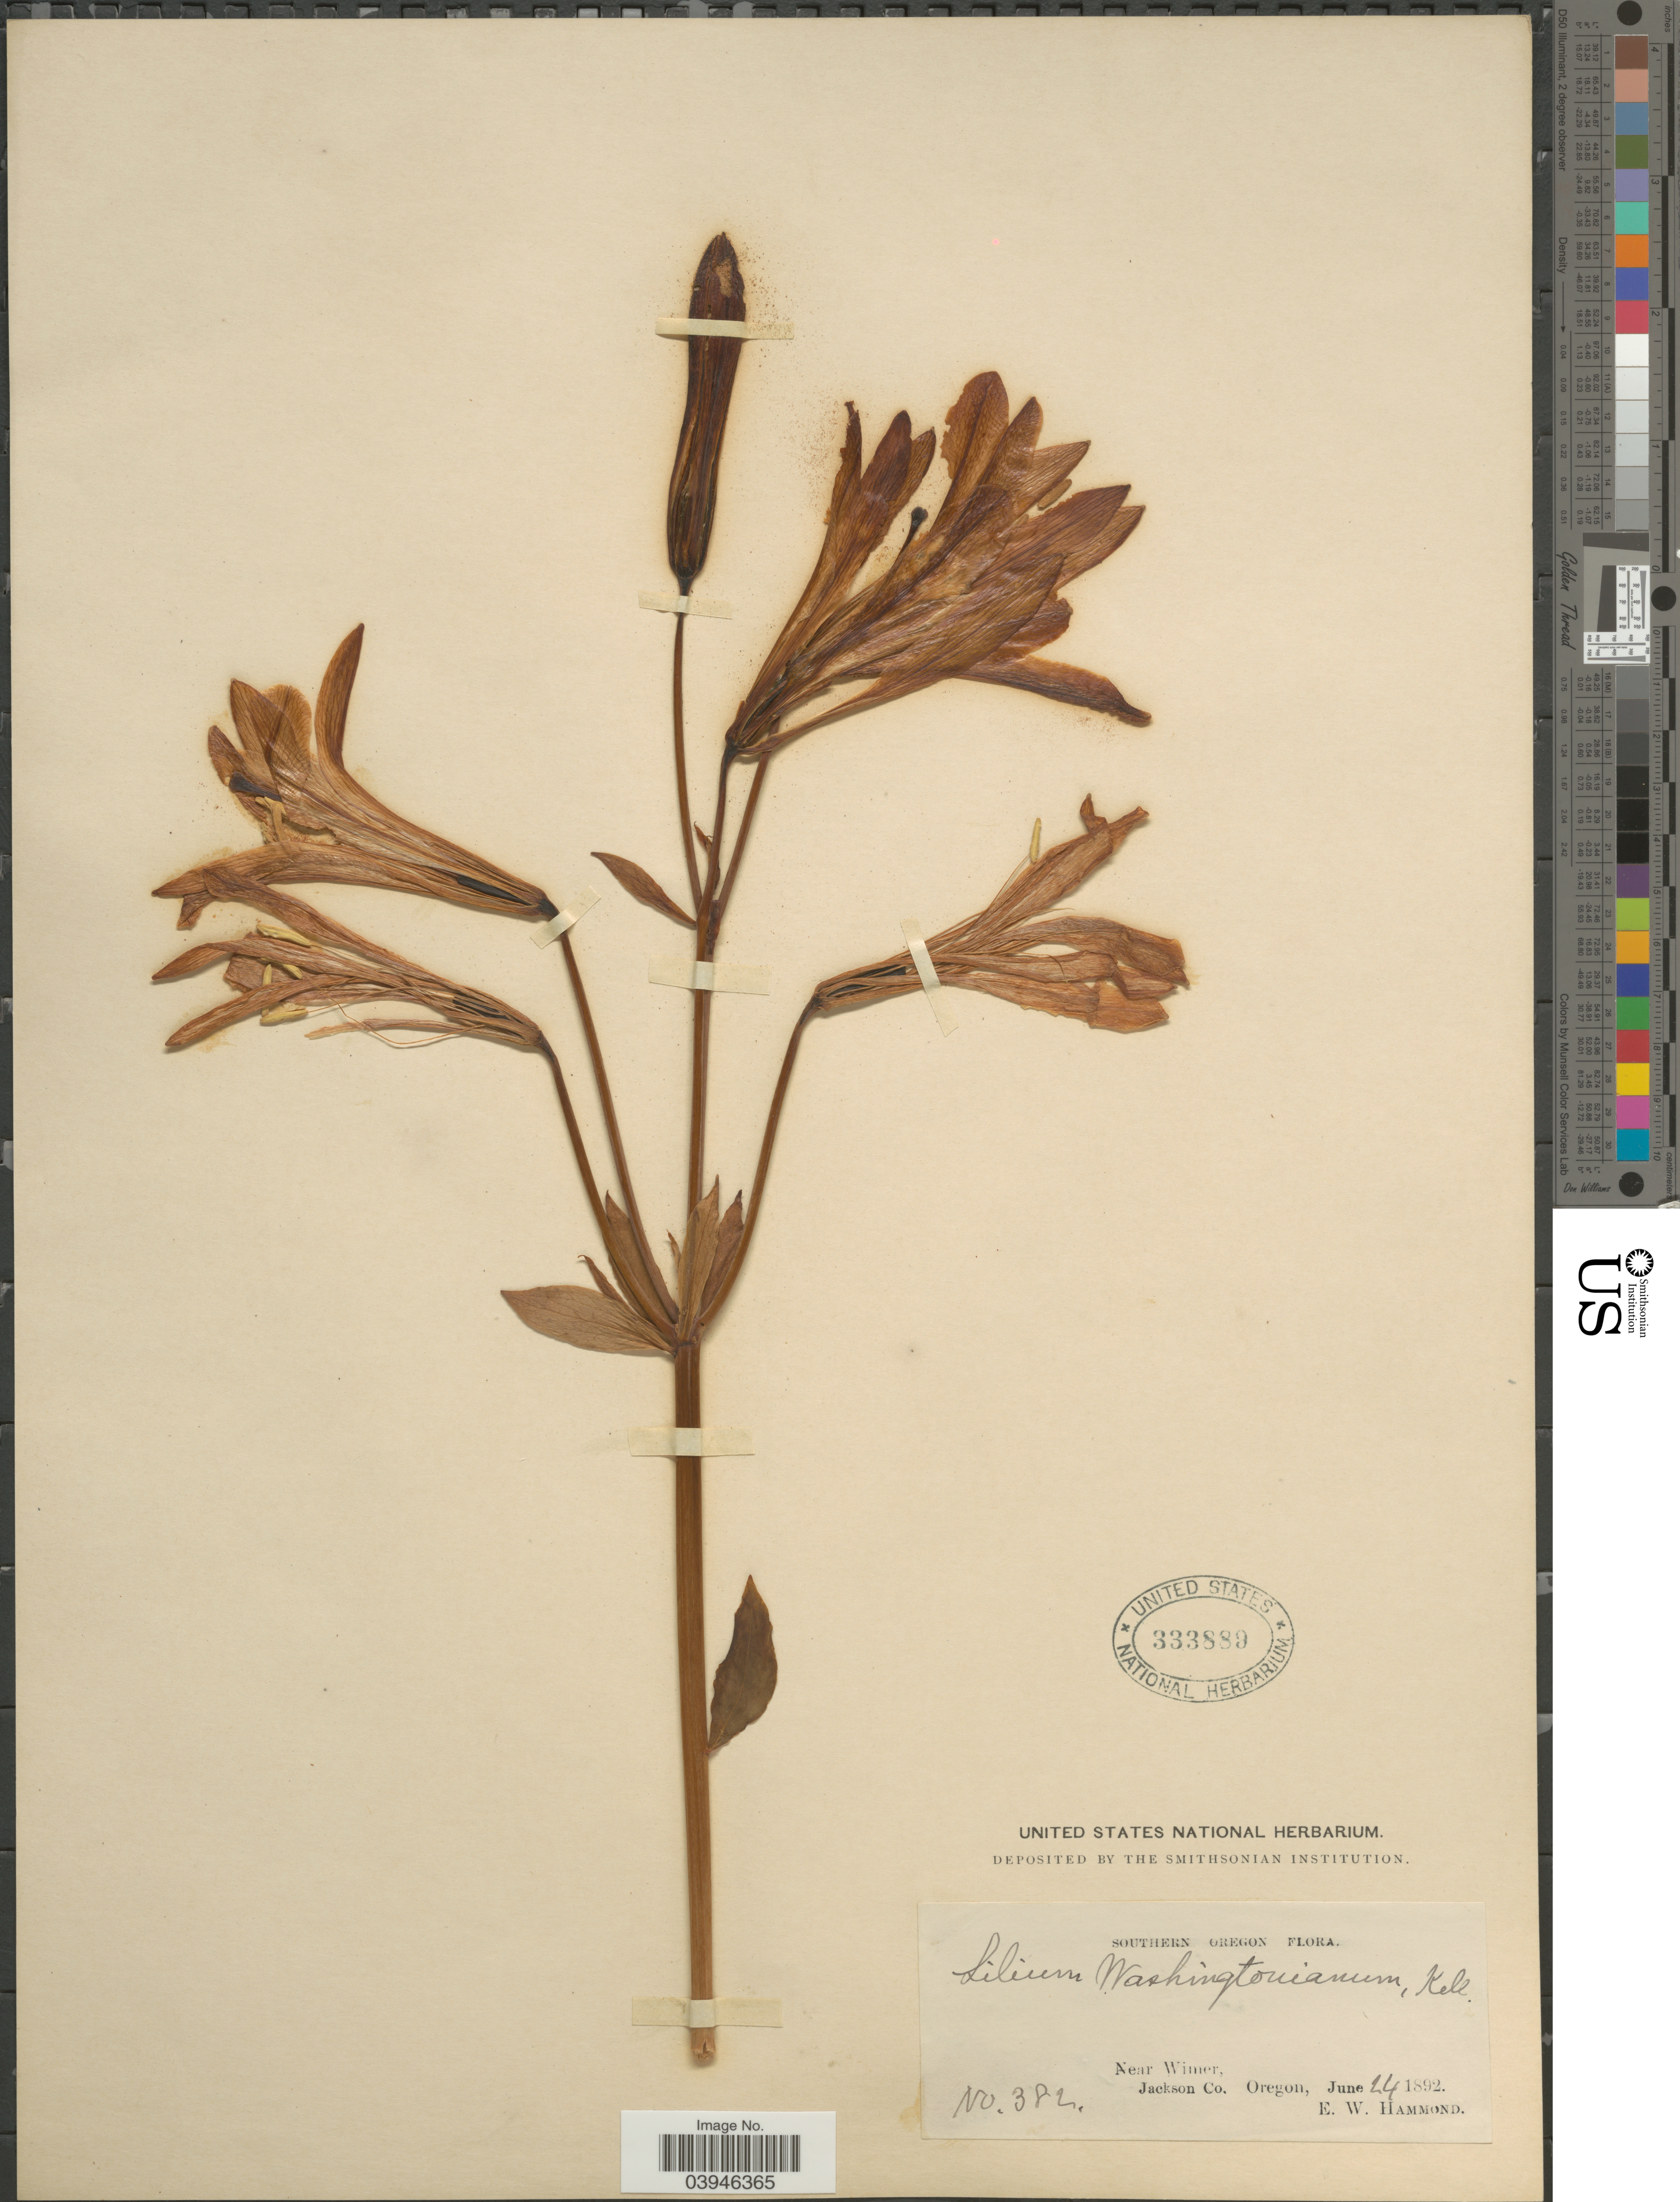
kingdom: Plantae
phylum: Tracheophyta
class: Liliopsida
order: Liliales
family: Liliaceae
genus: Lilium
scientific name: Lilium washingtonianum subsp. purpurascens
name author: (Stearn) M.W. Skinner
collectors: E. Hammond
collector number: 382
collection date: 1892-06-24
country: United States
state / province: Oregon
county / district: Jackson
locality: Southern Oregon. Near Wimer, Jackson Co.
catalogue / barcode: US 333889